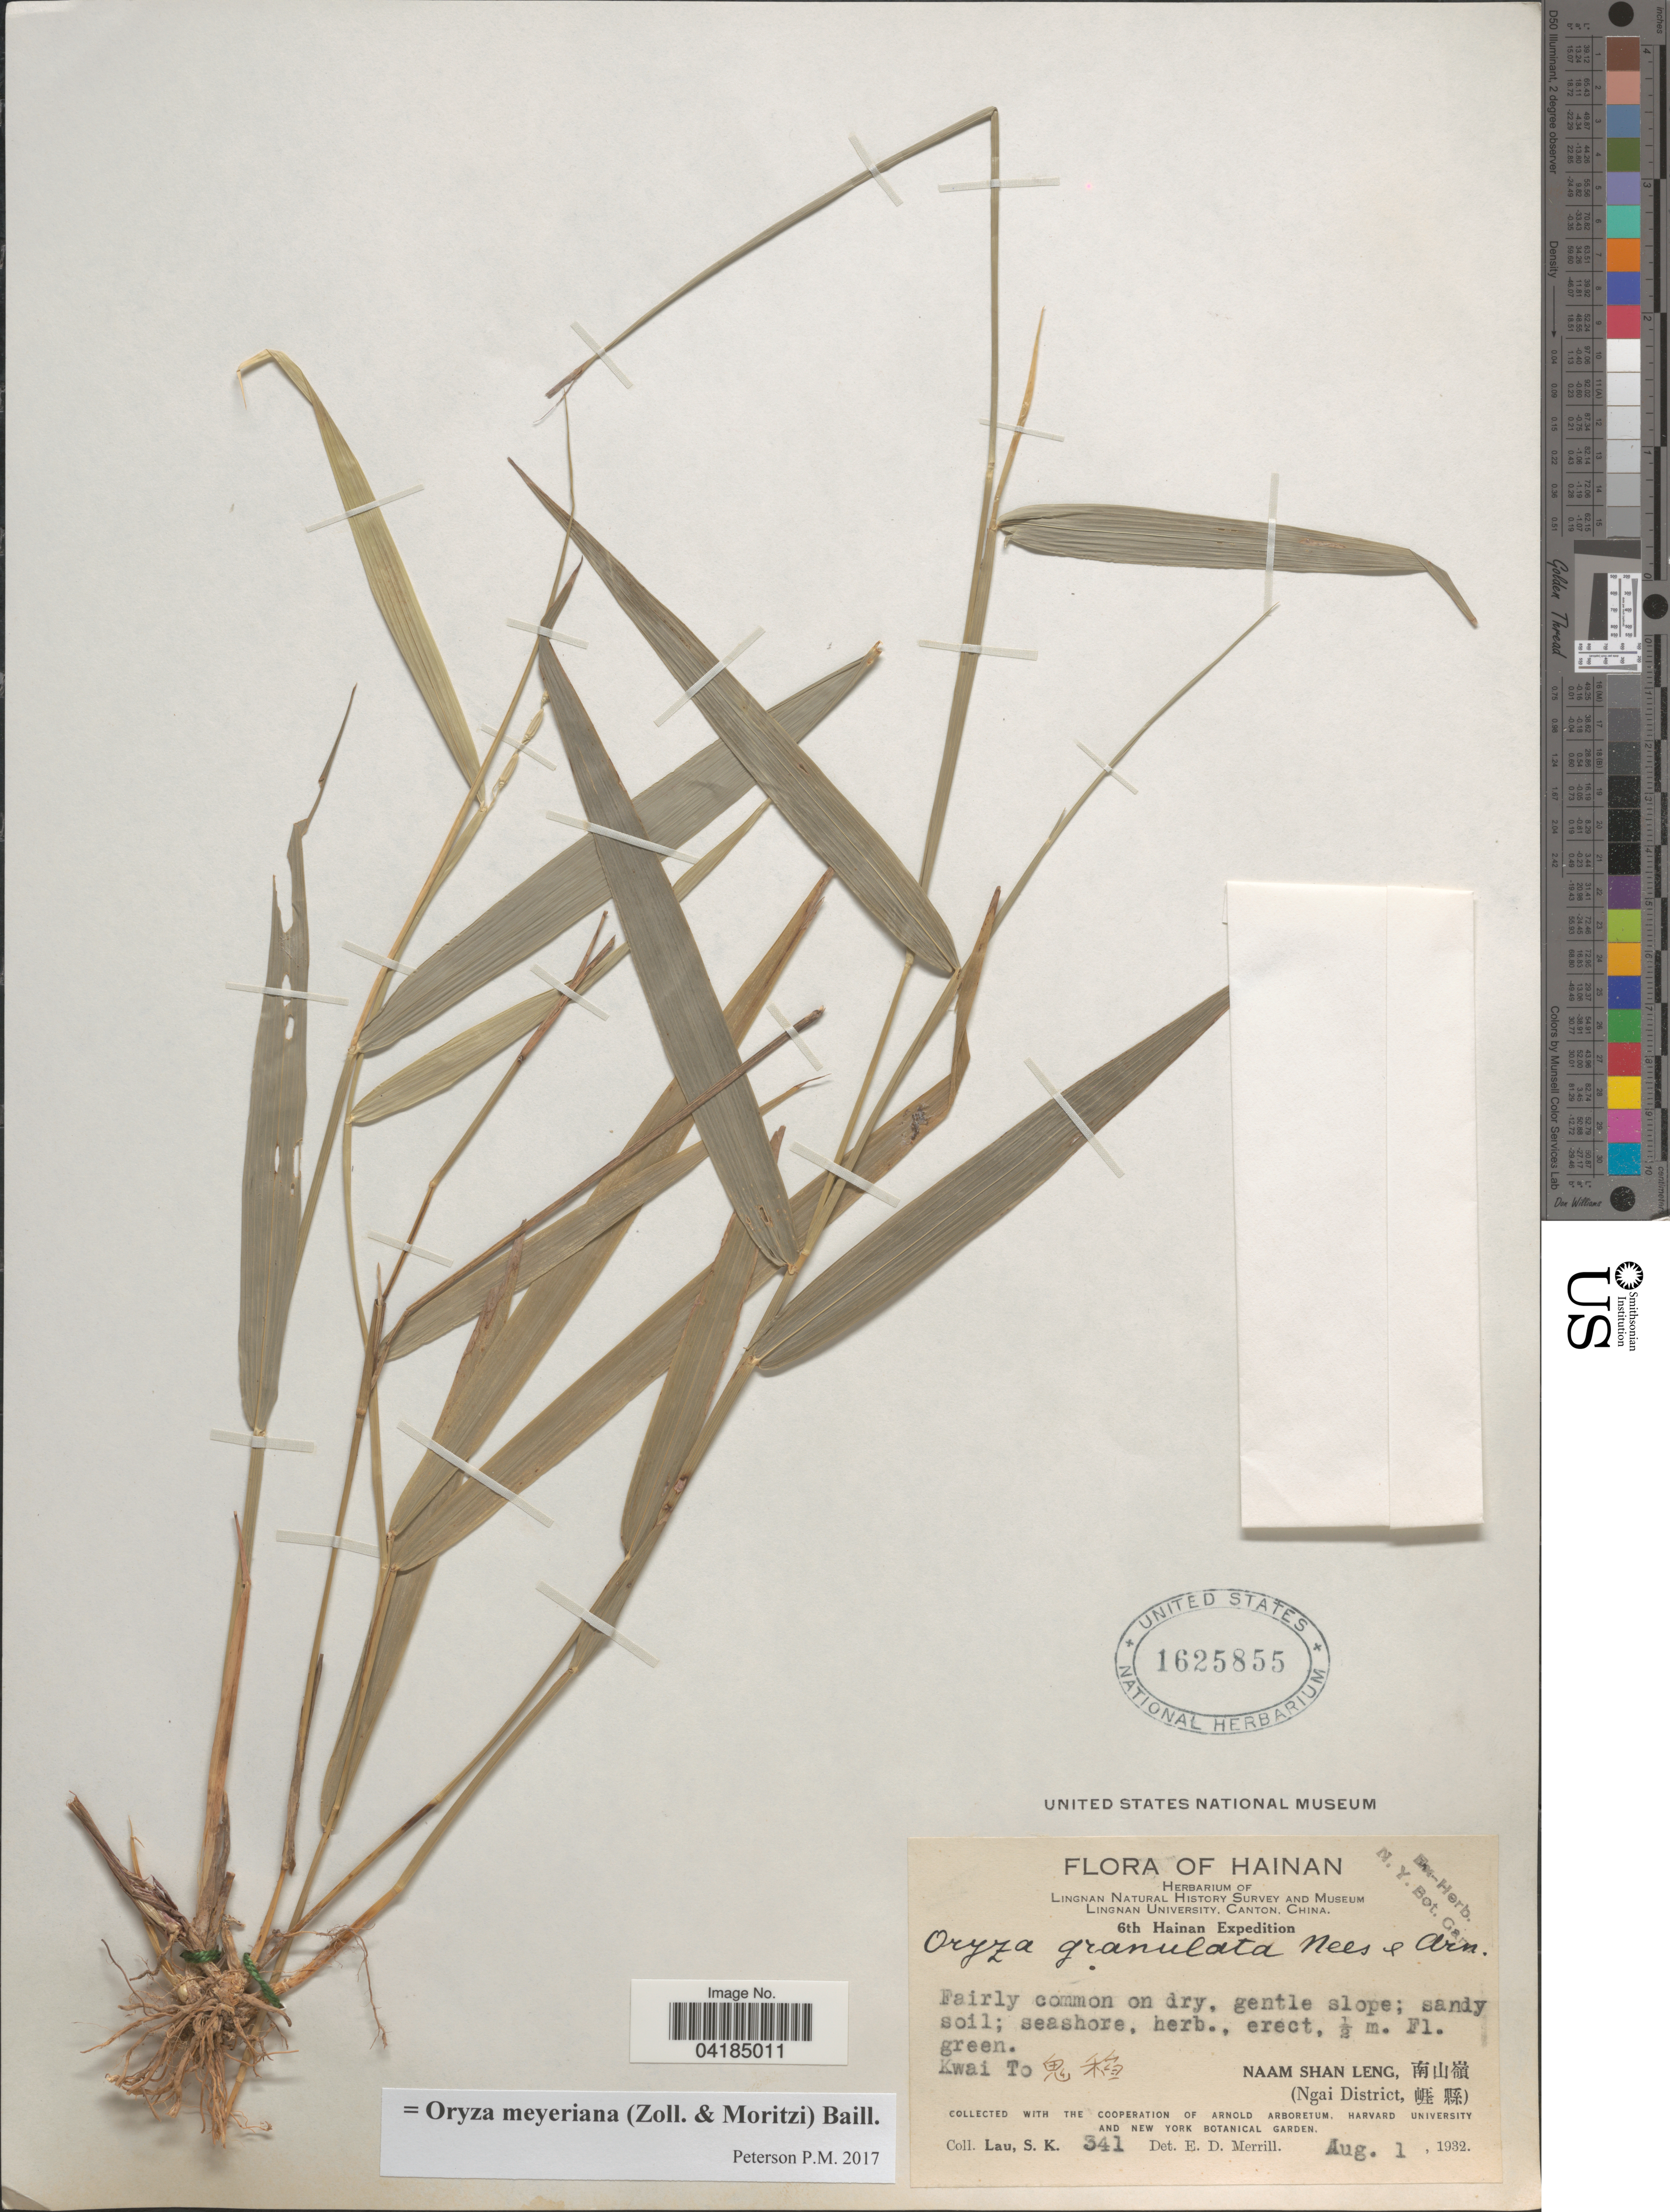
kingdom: Plantae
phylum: Tracheophyta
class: Liliopsida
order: Poales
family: Poaceae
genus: Oryza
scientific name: Oryza meyeriana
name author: (Zoll. & Mor.) Baill.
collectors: S. K. Lau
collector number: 341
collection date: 1932-08-01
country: China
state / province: Hainan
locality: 6th Hainan Expedition. Kwai To X. Naam Shan Leng. (Ngai District).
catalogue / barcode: US 1625855